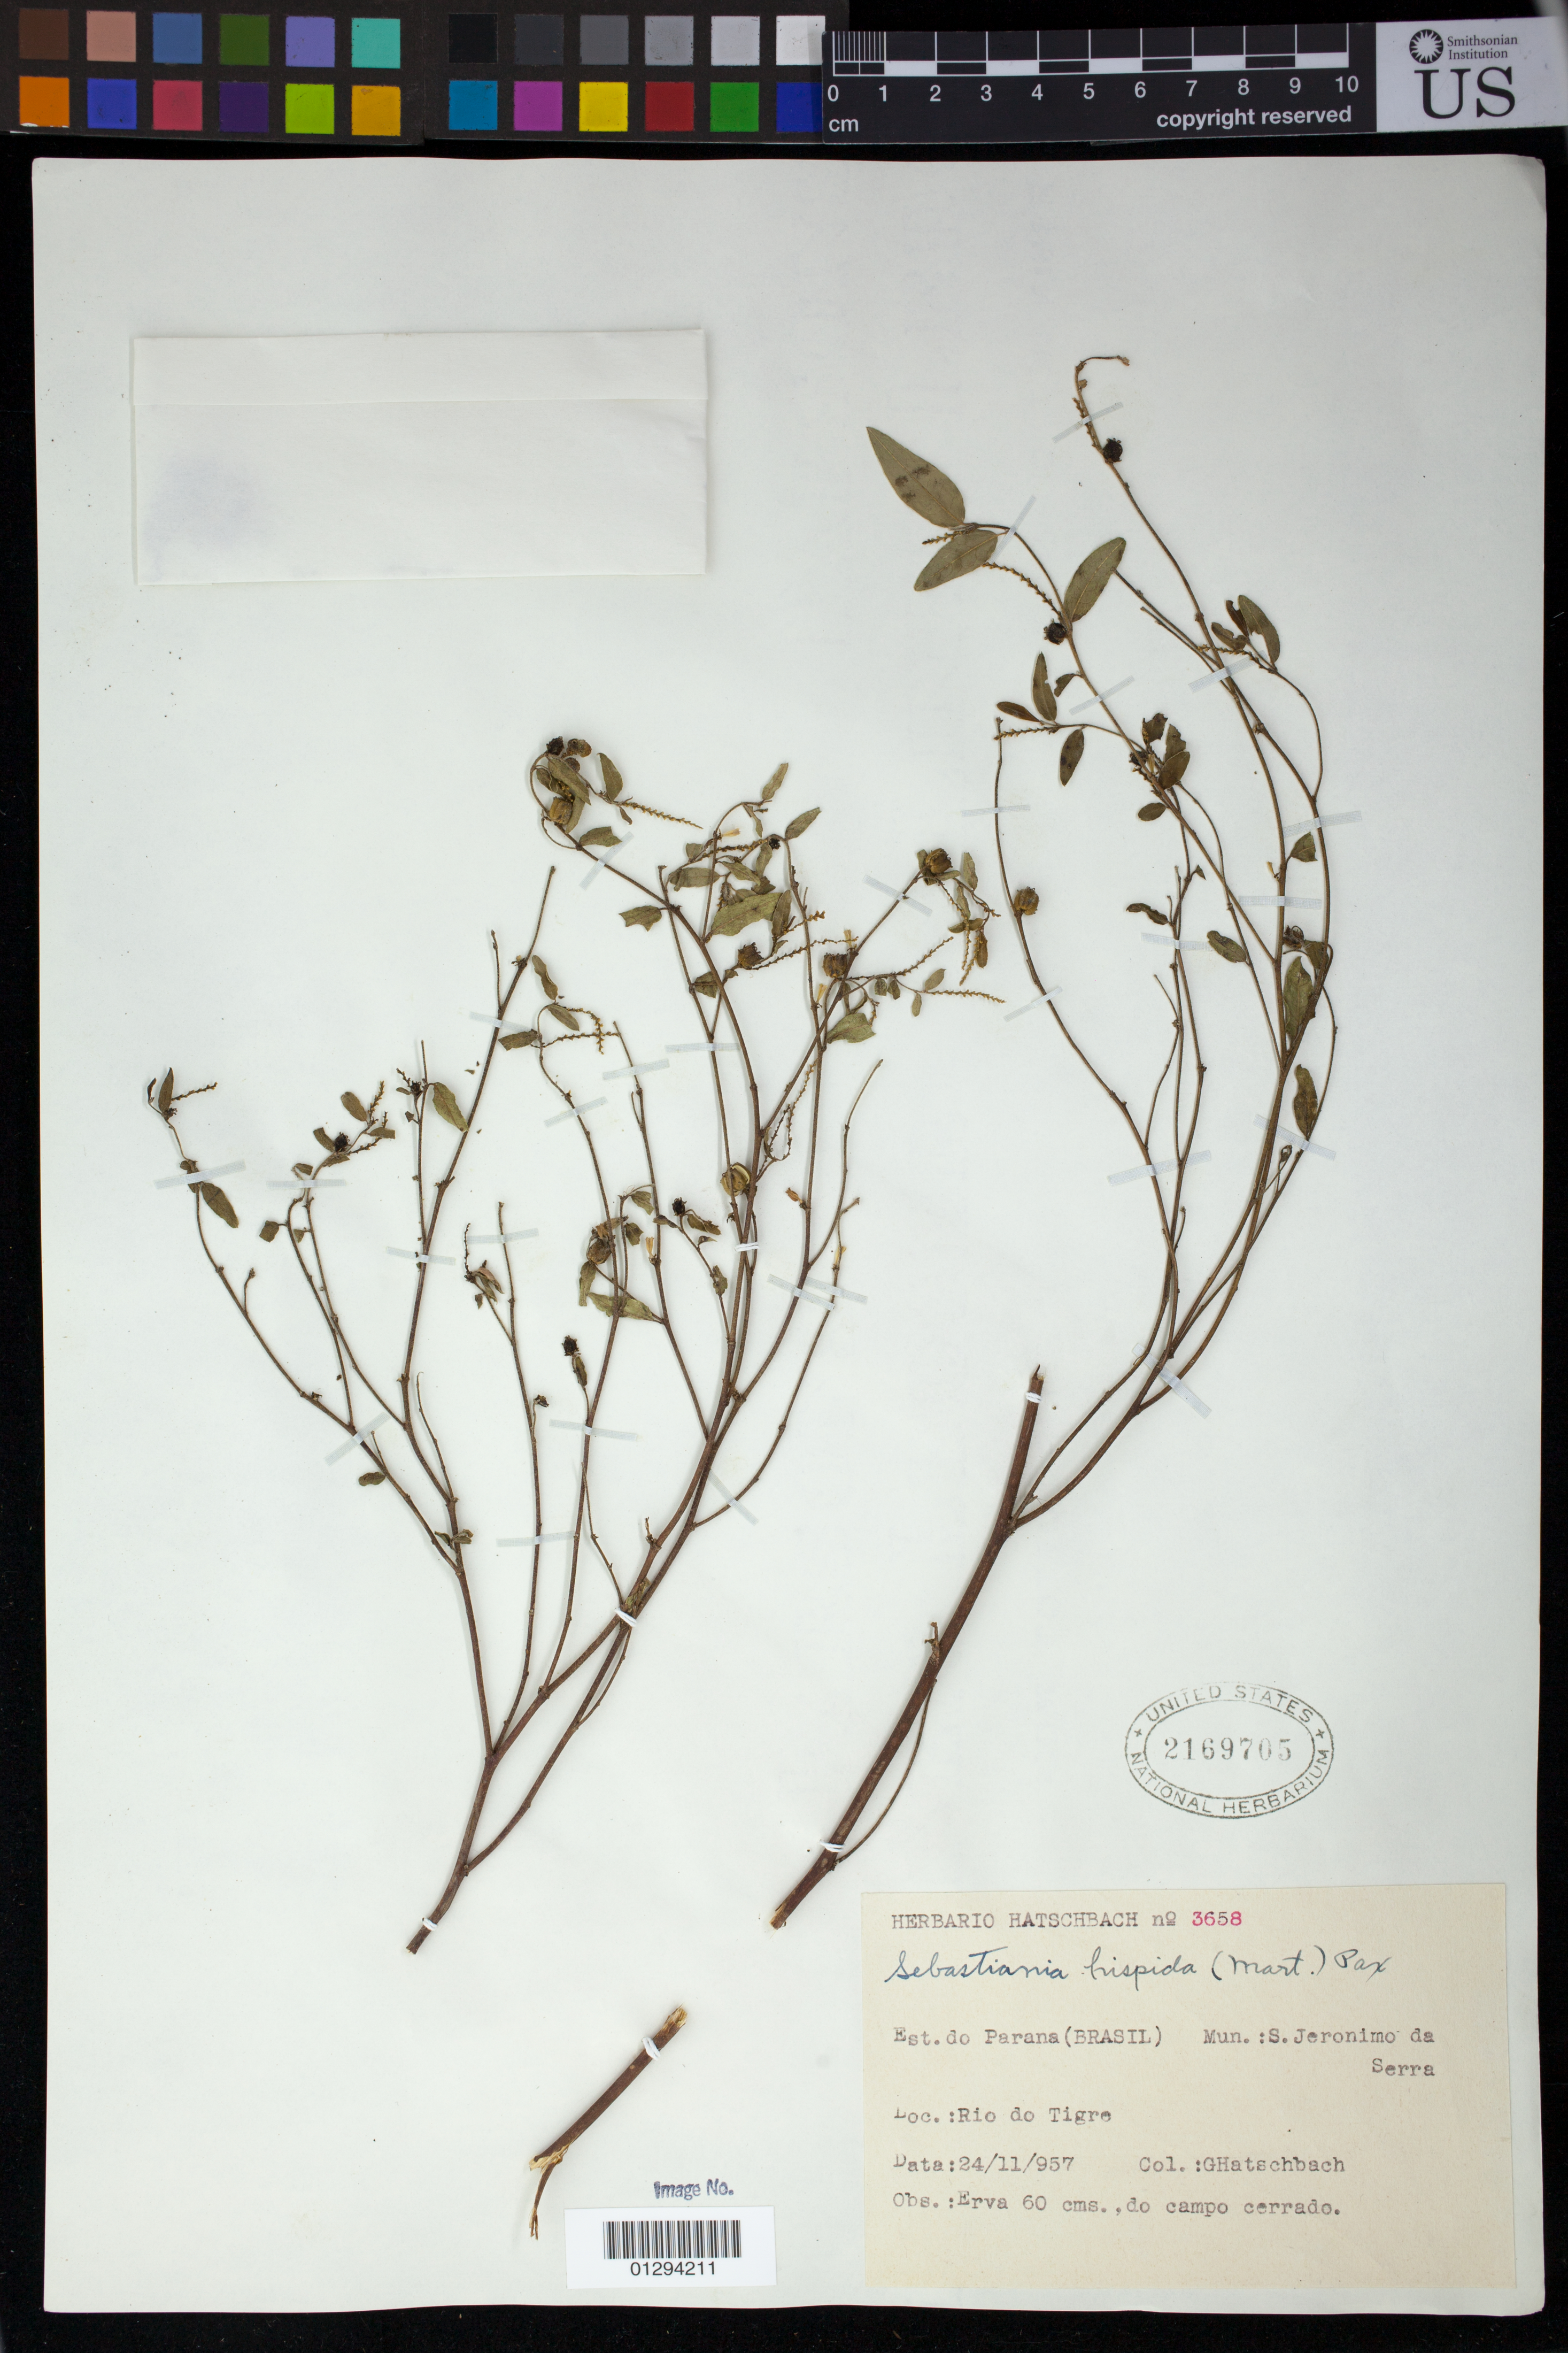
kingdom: Plantae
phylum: Tracheophyta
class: Magnoliopsida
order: Malpighiales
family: Euphorbiaceae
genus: Sebastiania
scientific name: Sebastiania hispida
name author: (Mart.) Pax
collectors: G. Hatschbach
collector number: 3658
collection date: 1957-11-24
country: Brazil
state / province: Parana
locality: S. Jeronimo da Serra,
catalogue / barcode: US 2169705